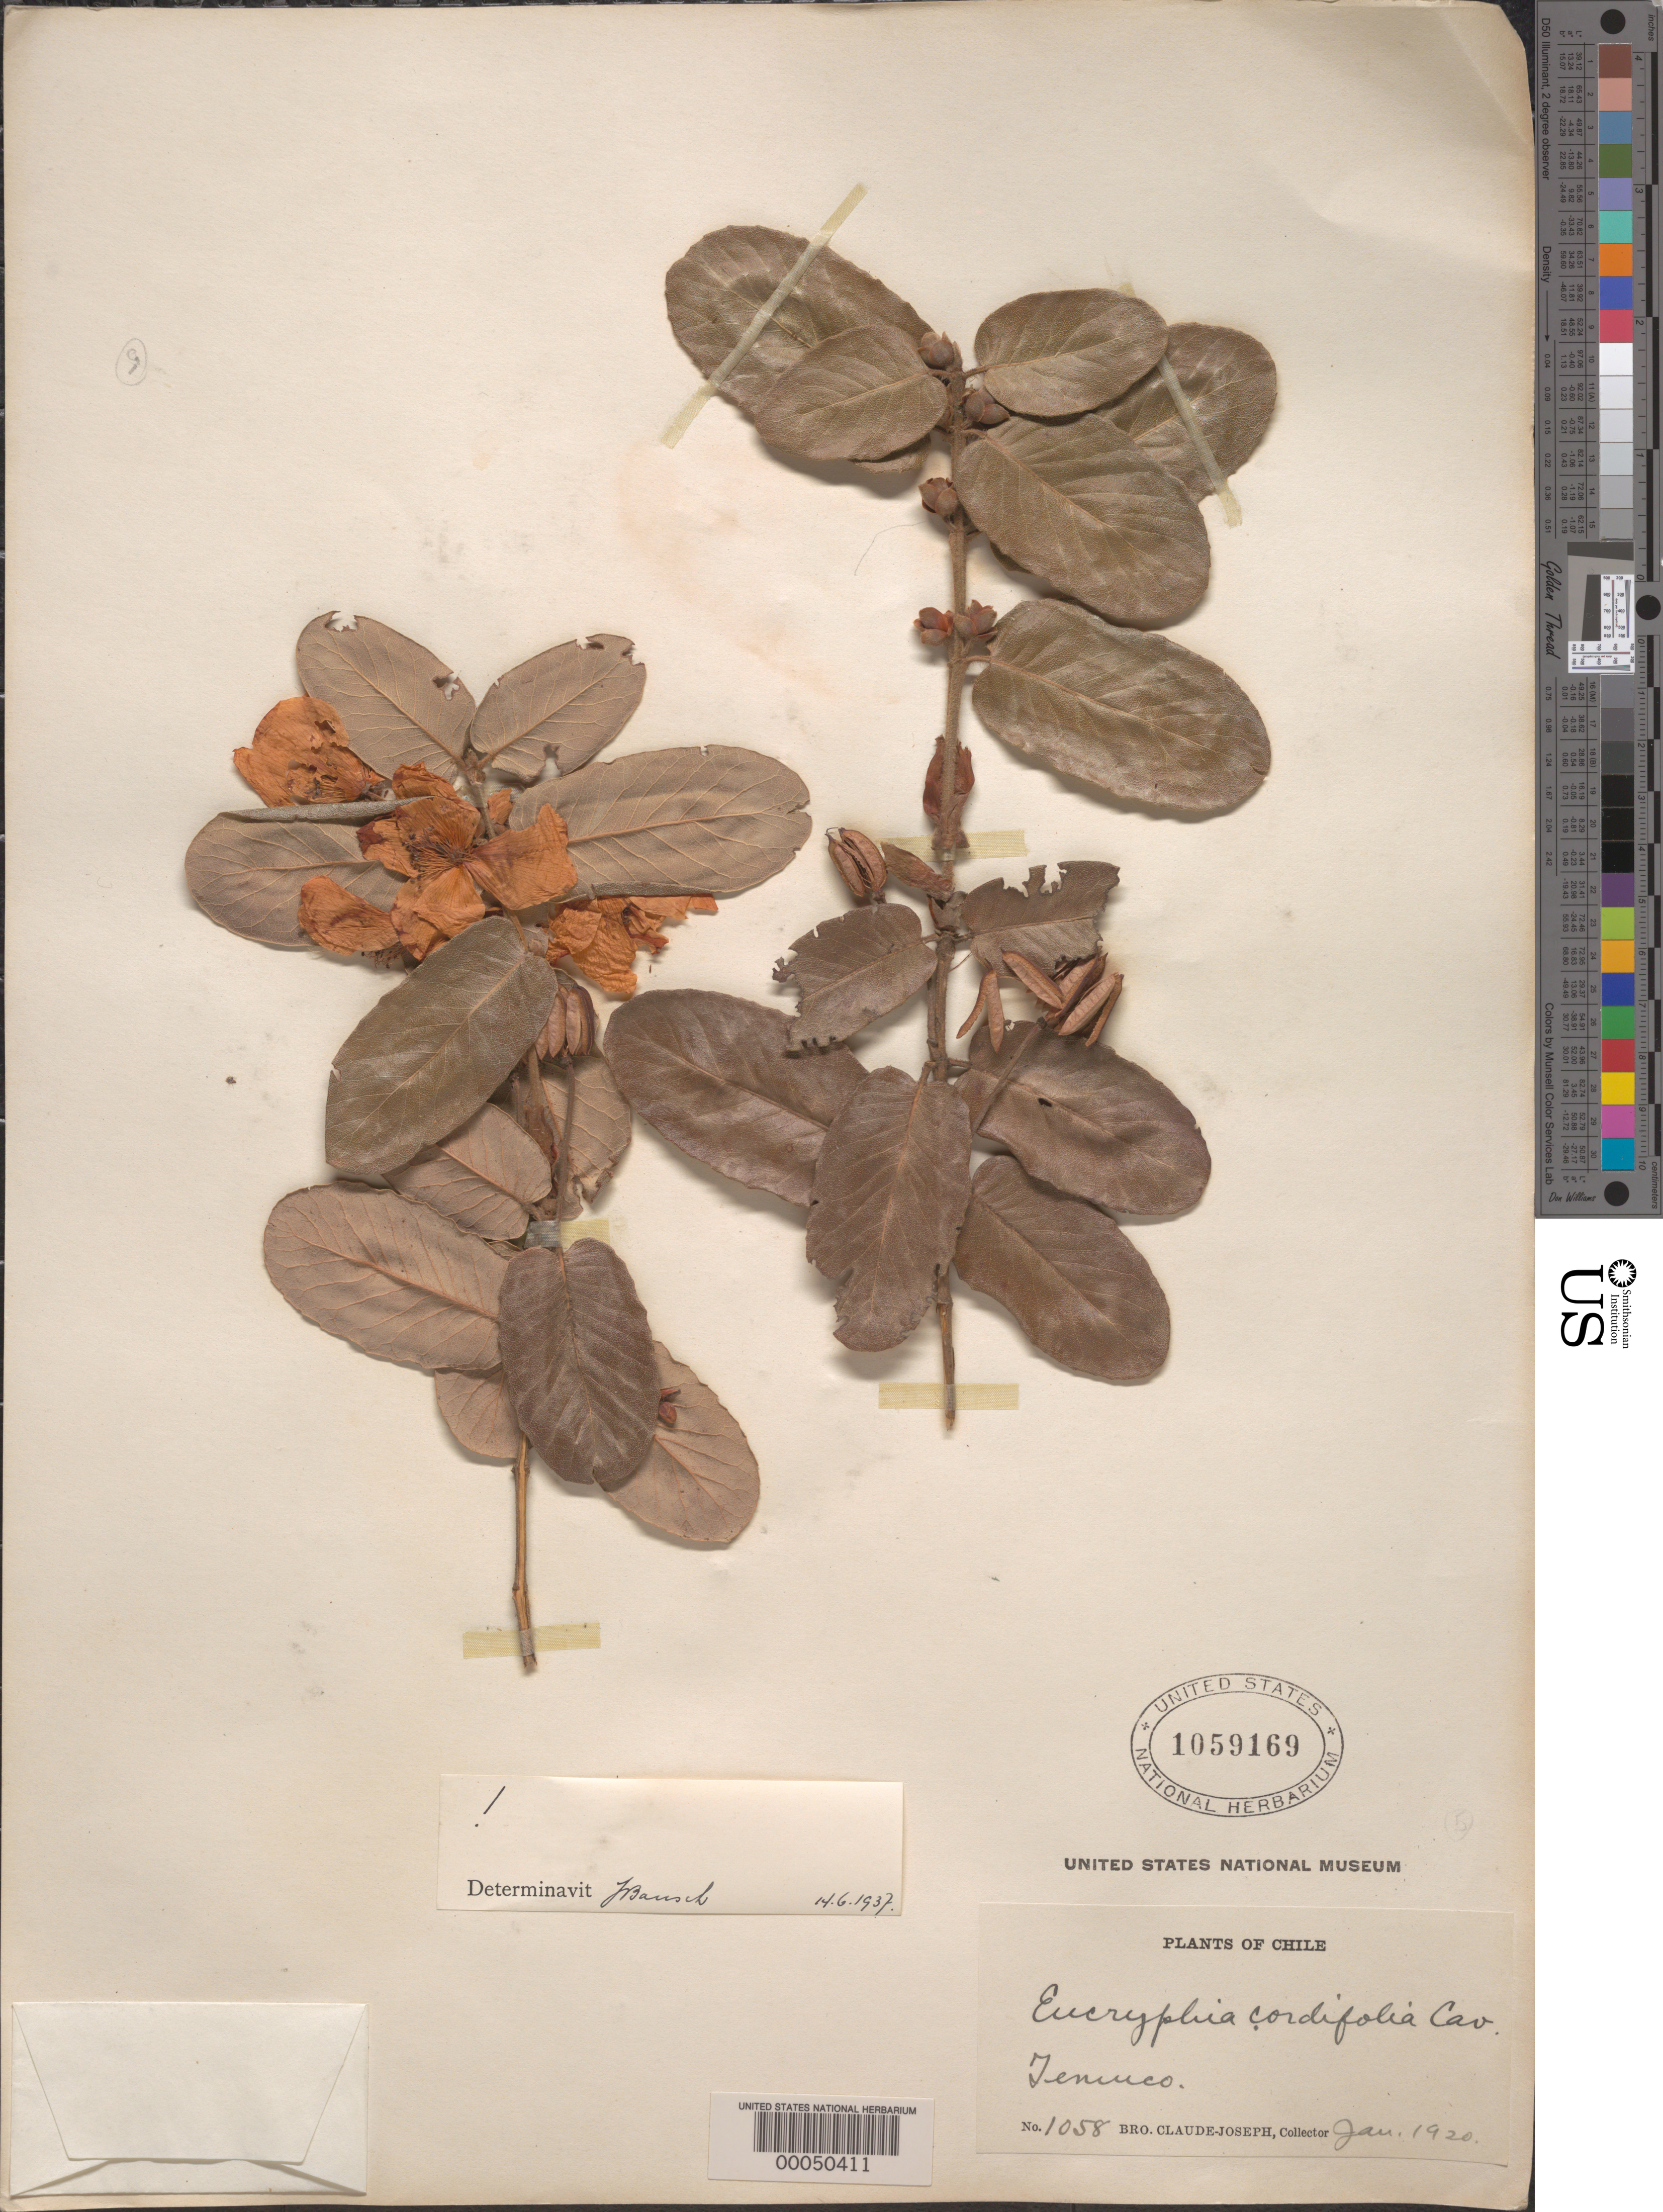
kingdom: Plantae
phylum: Tracheophyta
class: Magnoliopsida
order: Oxalidales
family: Cunoniaceae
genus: Eucryphia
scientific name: Eucryphia cordifolia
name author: Cav.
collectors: Bro. Claude-Joseph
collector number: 1058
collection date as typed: Jan 1920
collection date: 1920-01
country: Chile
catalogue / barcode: US 1059169